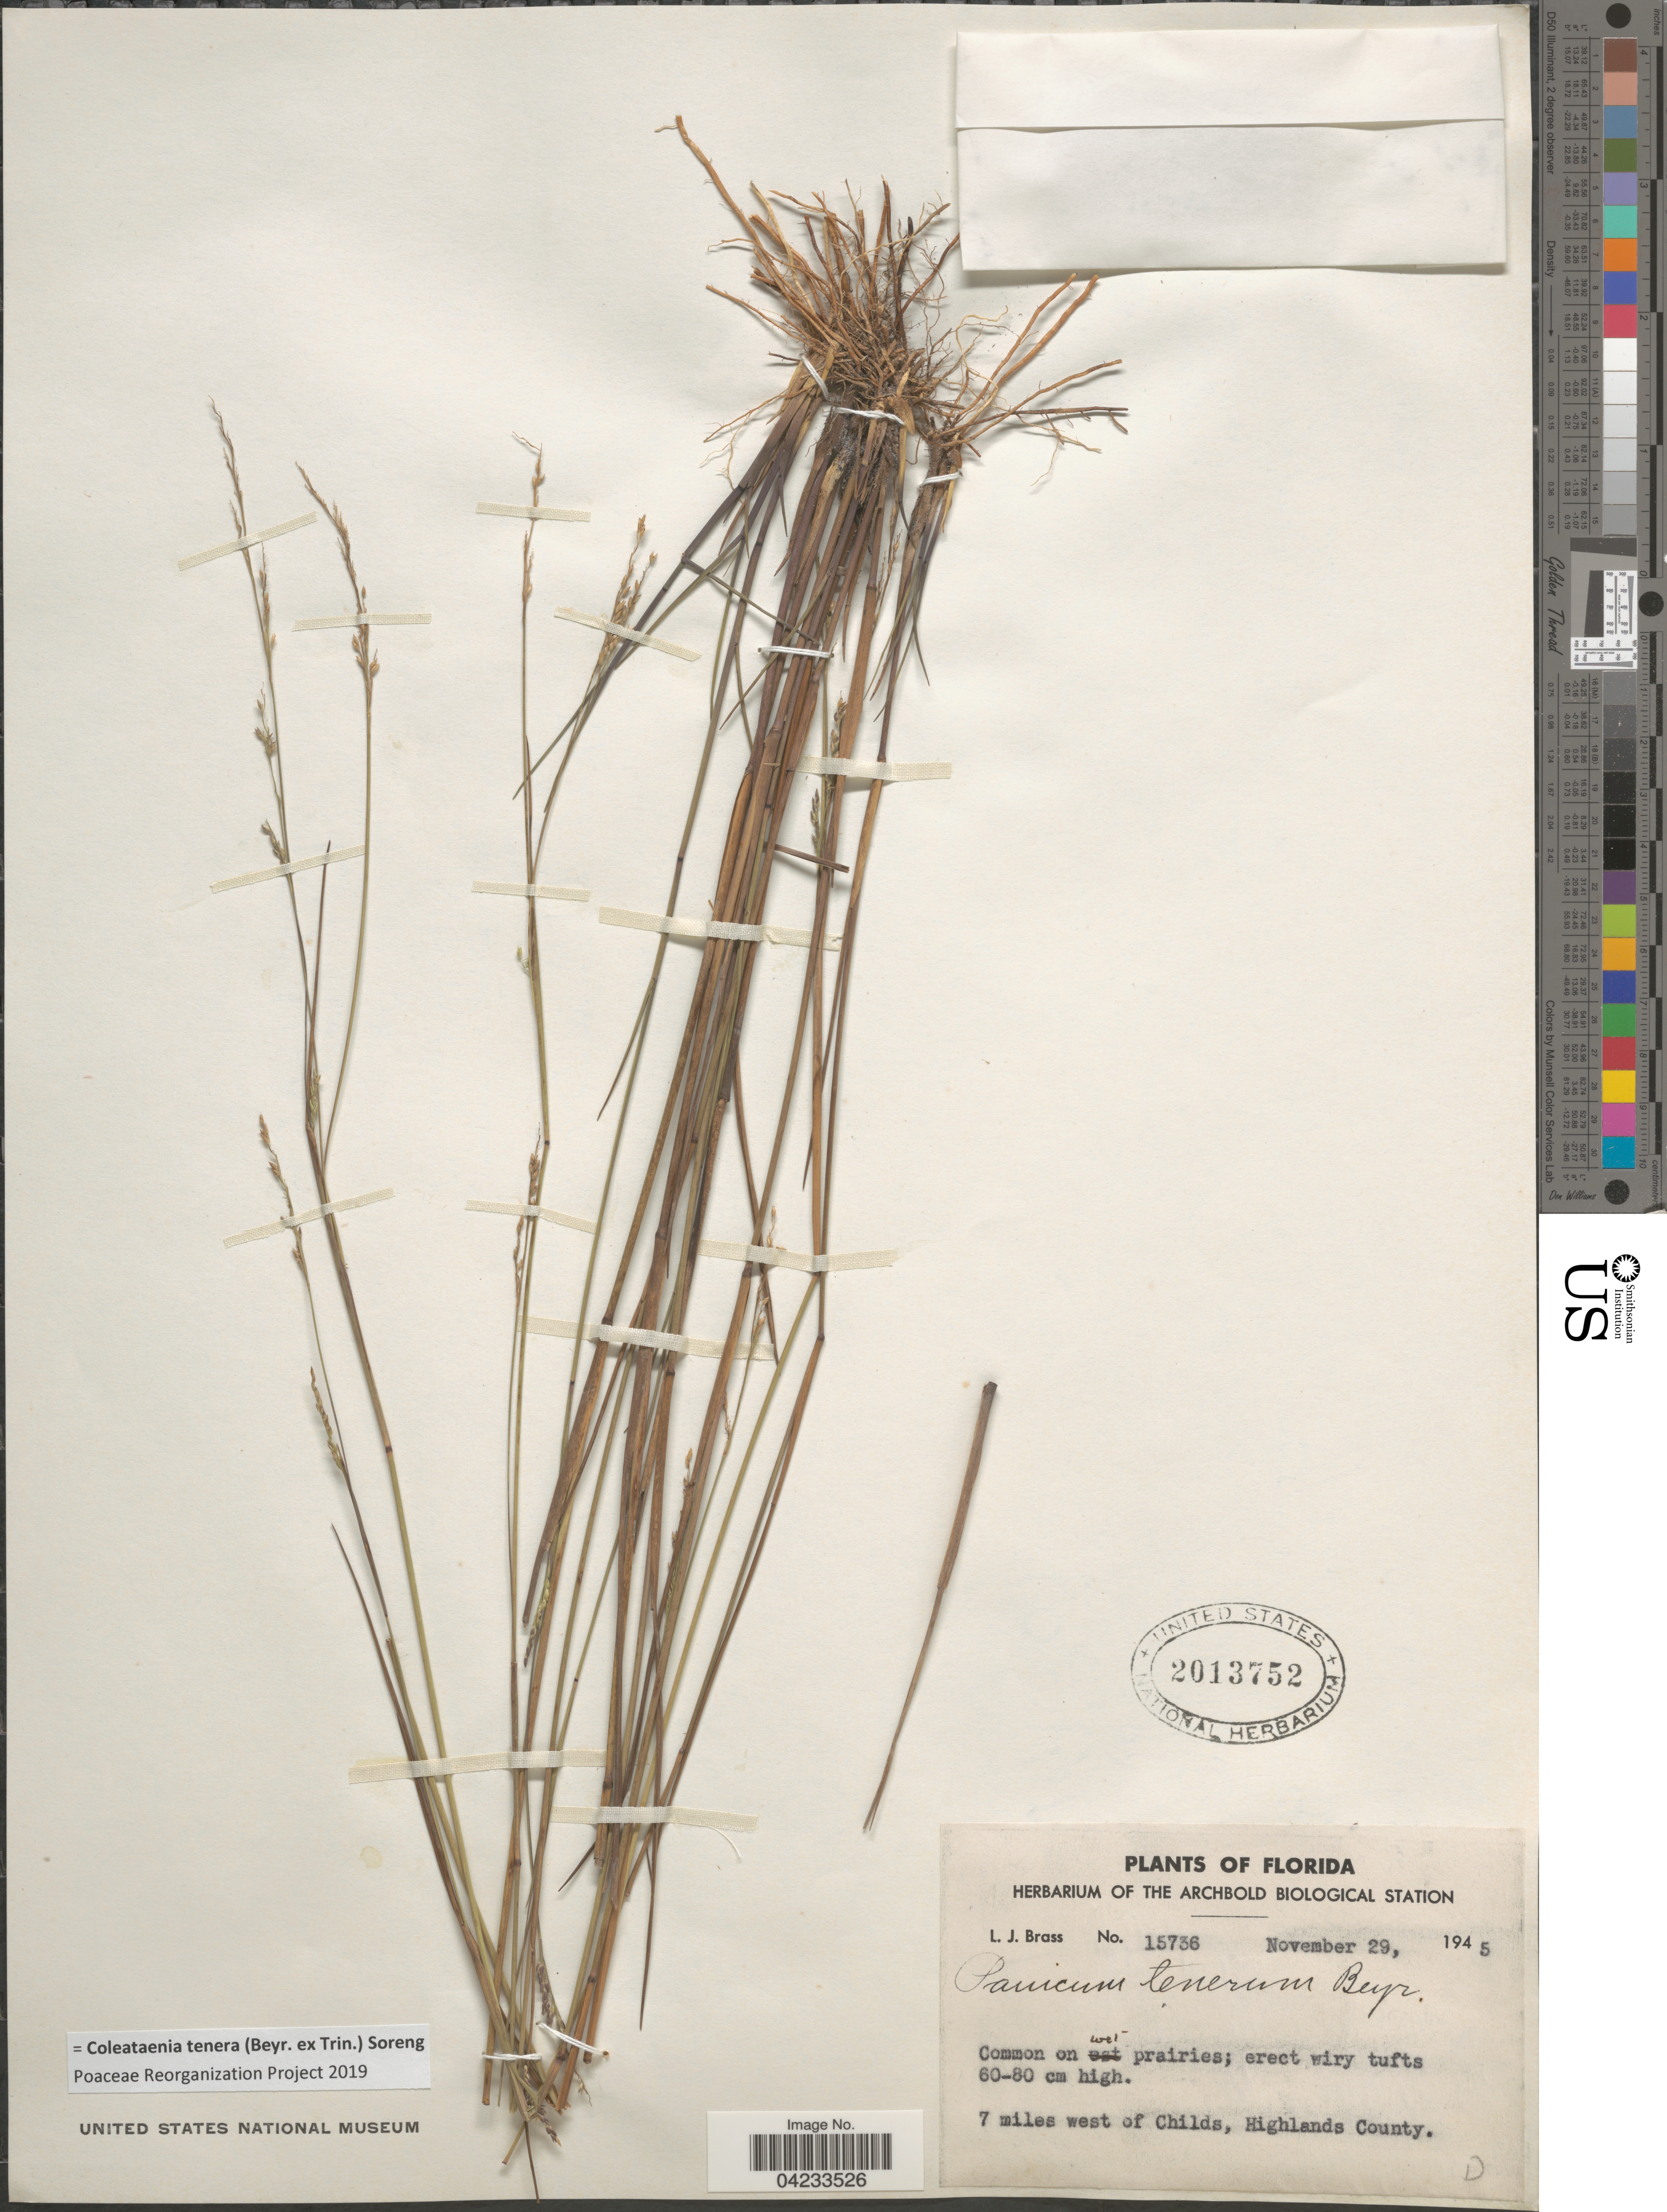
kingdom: Plantae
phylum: Tracheophyta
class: Liliopsida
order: Poales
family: Poaceae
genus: Coleataenia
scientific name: Coleataenia tenera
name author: (Beyr. ex Trin.) Soreng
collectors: L. J. Brass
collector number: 15736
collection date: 1945-11-29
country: United States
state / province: Florida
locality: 7 miles west of Childs, Highlands County.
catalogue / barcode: US 2013752